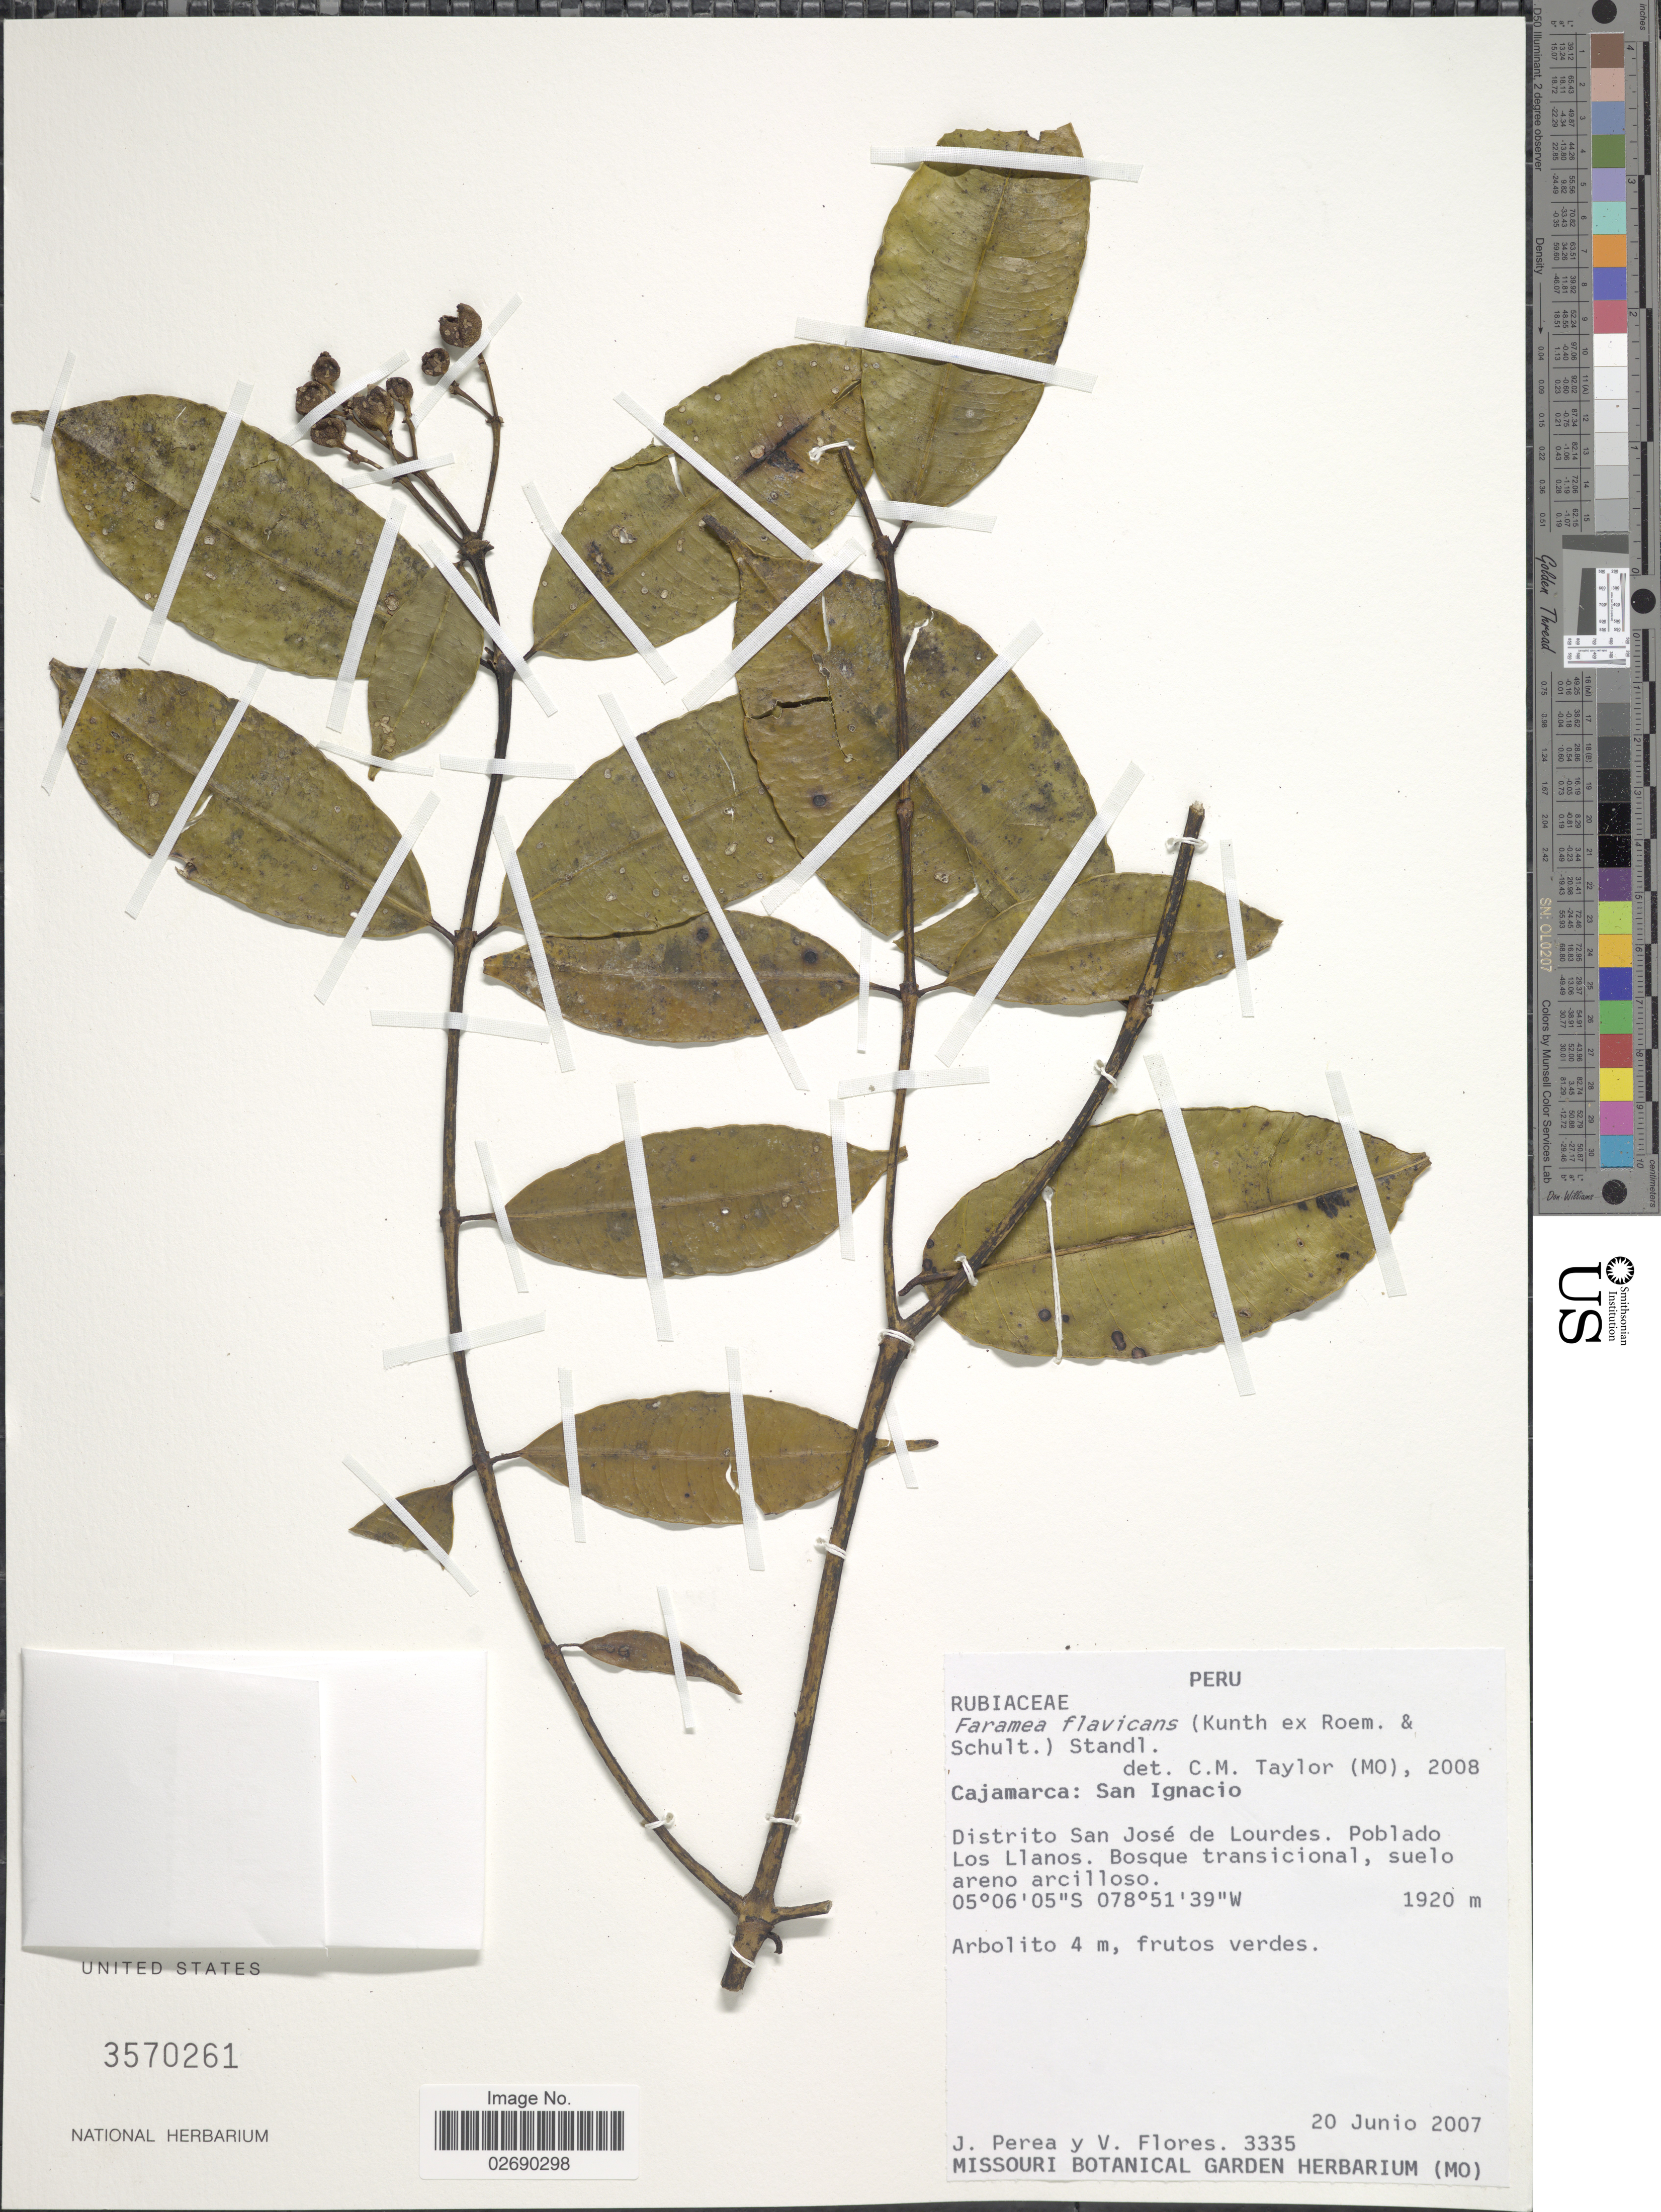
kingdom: Plantae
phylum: Tracheophyta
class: Magnoliopsida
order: Gentianales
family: Rubiaceae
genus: Faramea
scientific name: Faramea flavicans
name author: (Roem. & Schult.) Standl.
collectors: J. Perea & V. Flores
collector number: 3335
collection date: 2007-06-20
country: Peru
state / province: Cajamarca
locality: San Ignacio, Distrito San José de Lourdes. Poblado Los Llanos. Bosque transicional, suelo areno arcilloso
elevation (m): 1920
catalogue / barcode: US 3570261